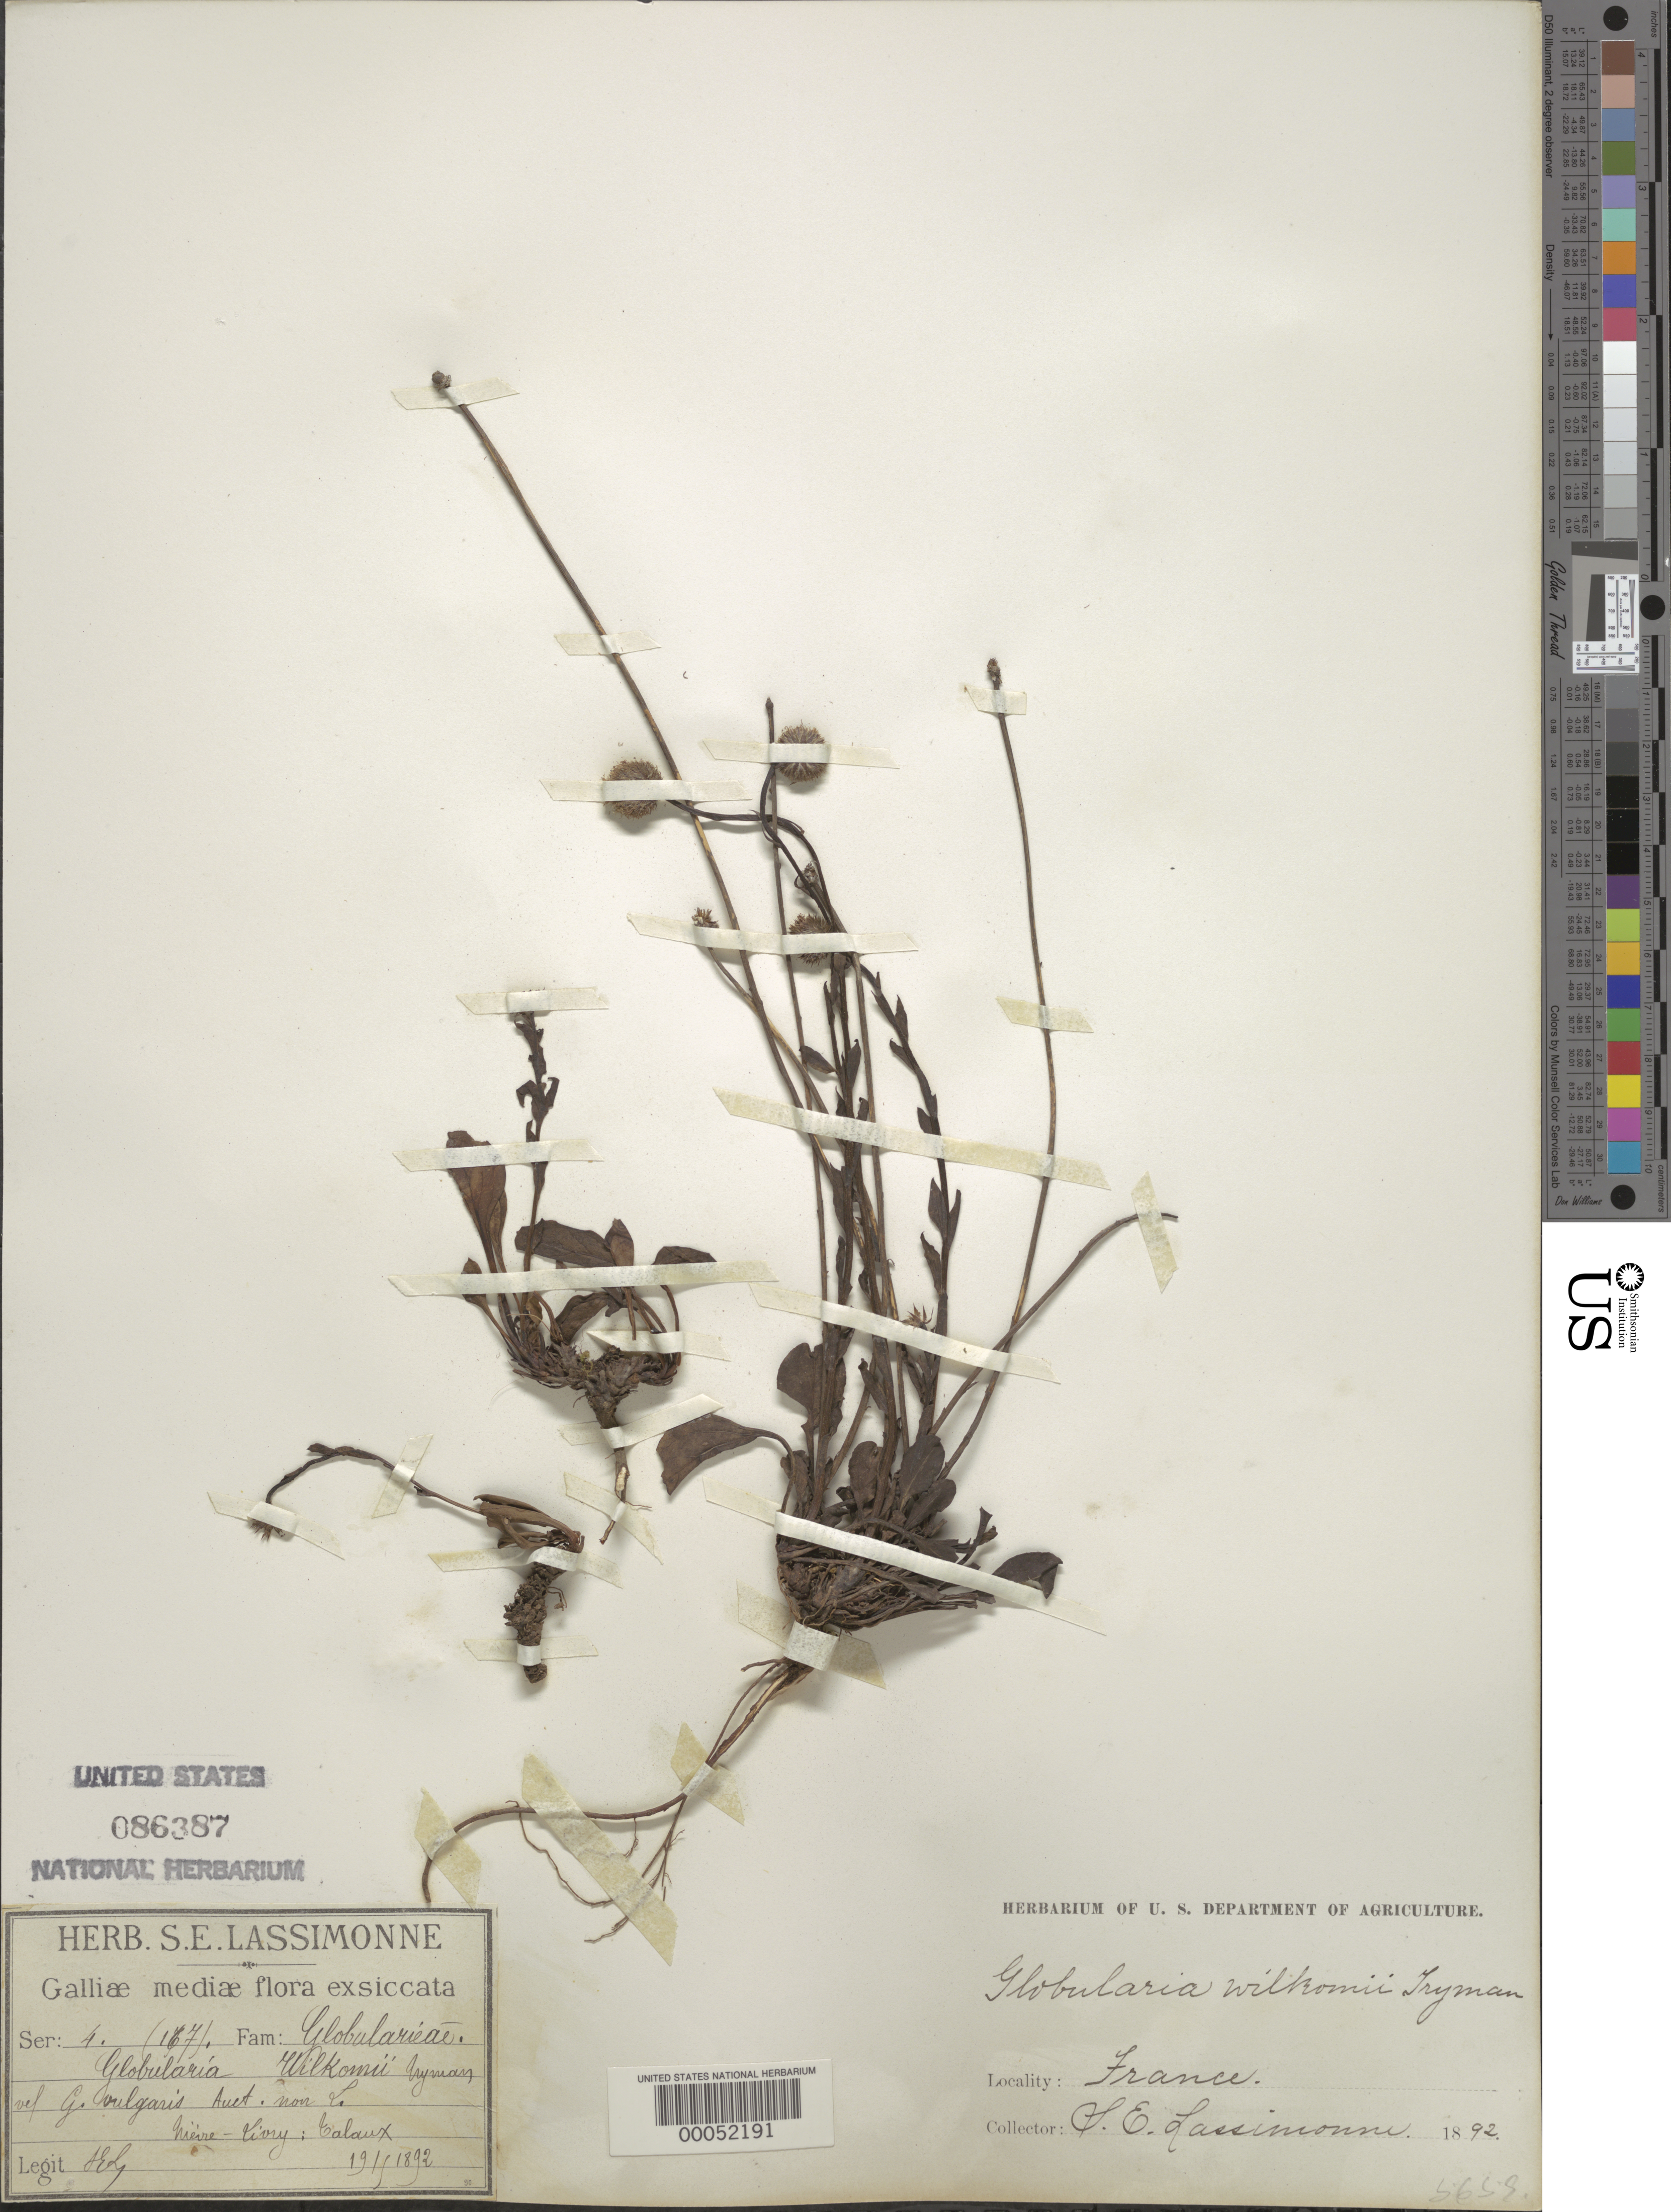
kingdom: Plantae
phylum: Tracheophyta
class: Magnoliopsida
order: Lamiales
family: Plantaginaceae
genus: Globularia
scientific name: Globularia willkommii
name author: Nyman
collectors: S. Lassimonne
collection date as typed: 1892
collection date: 1892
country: France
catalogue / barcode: US 86387